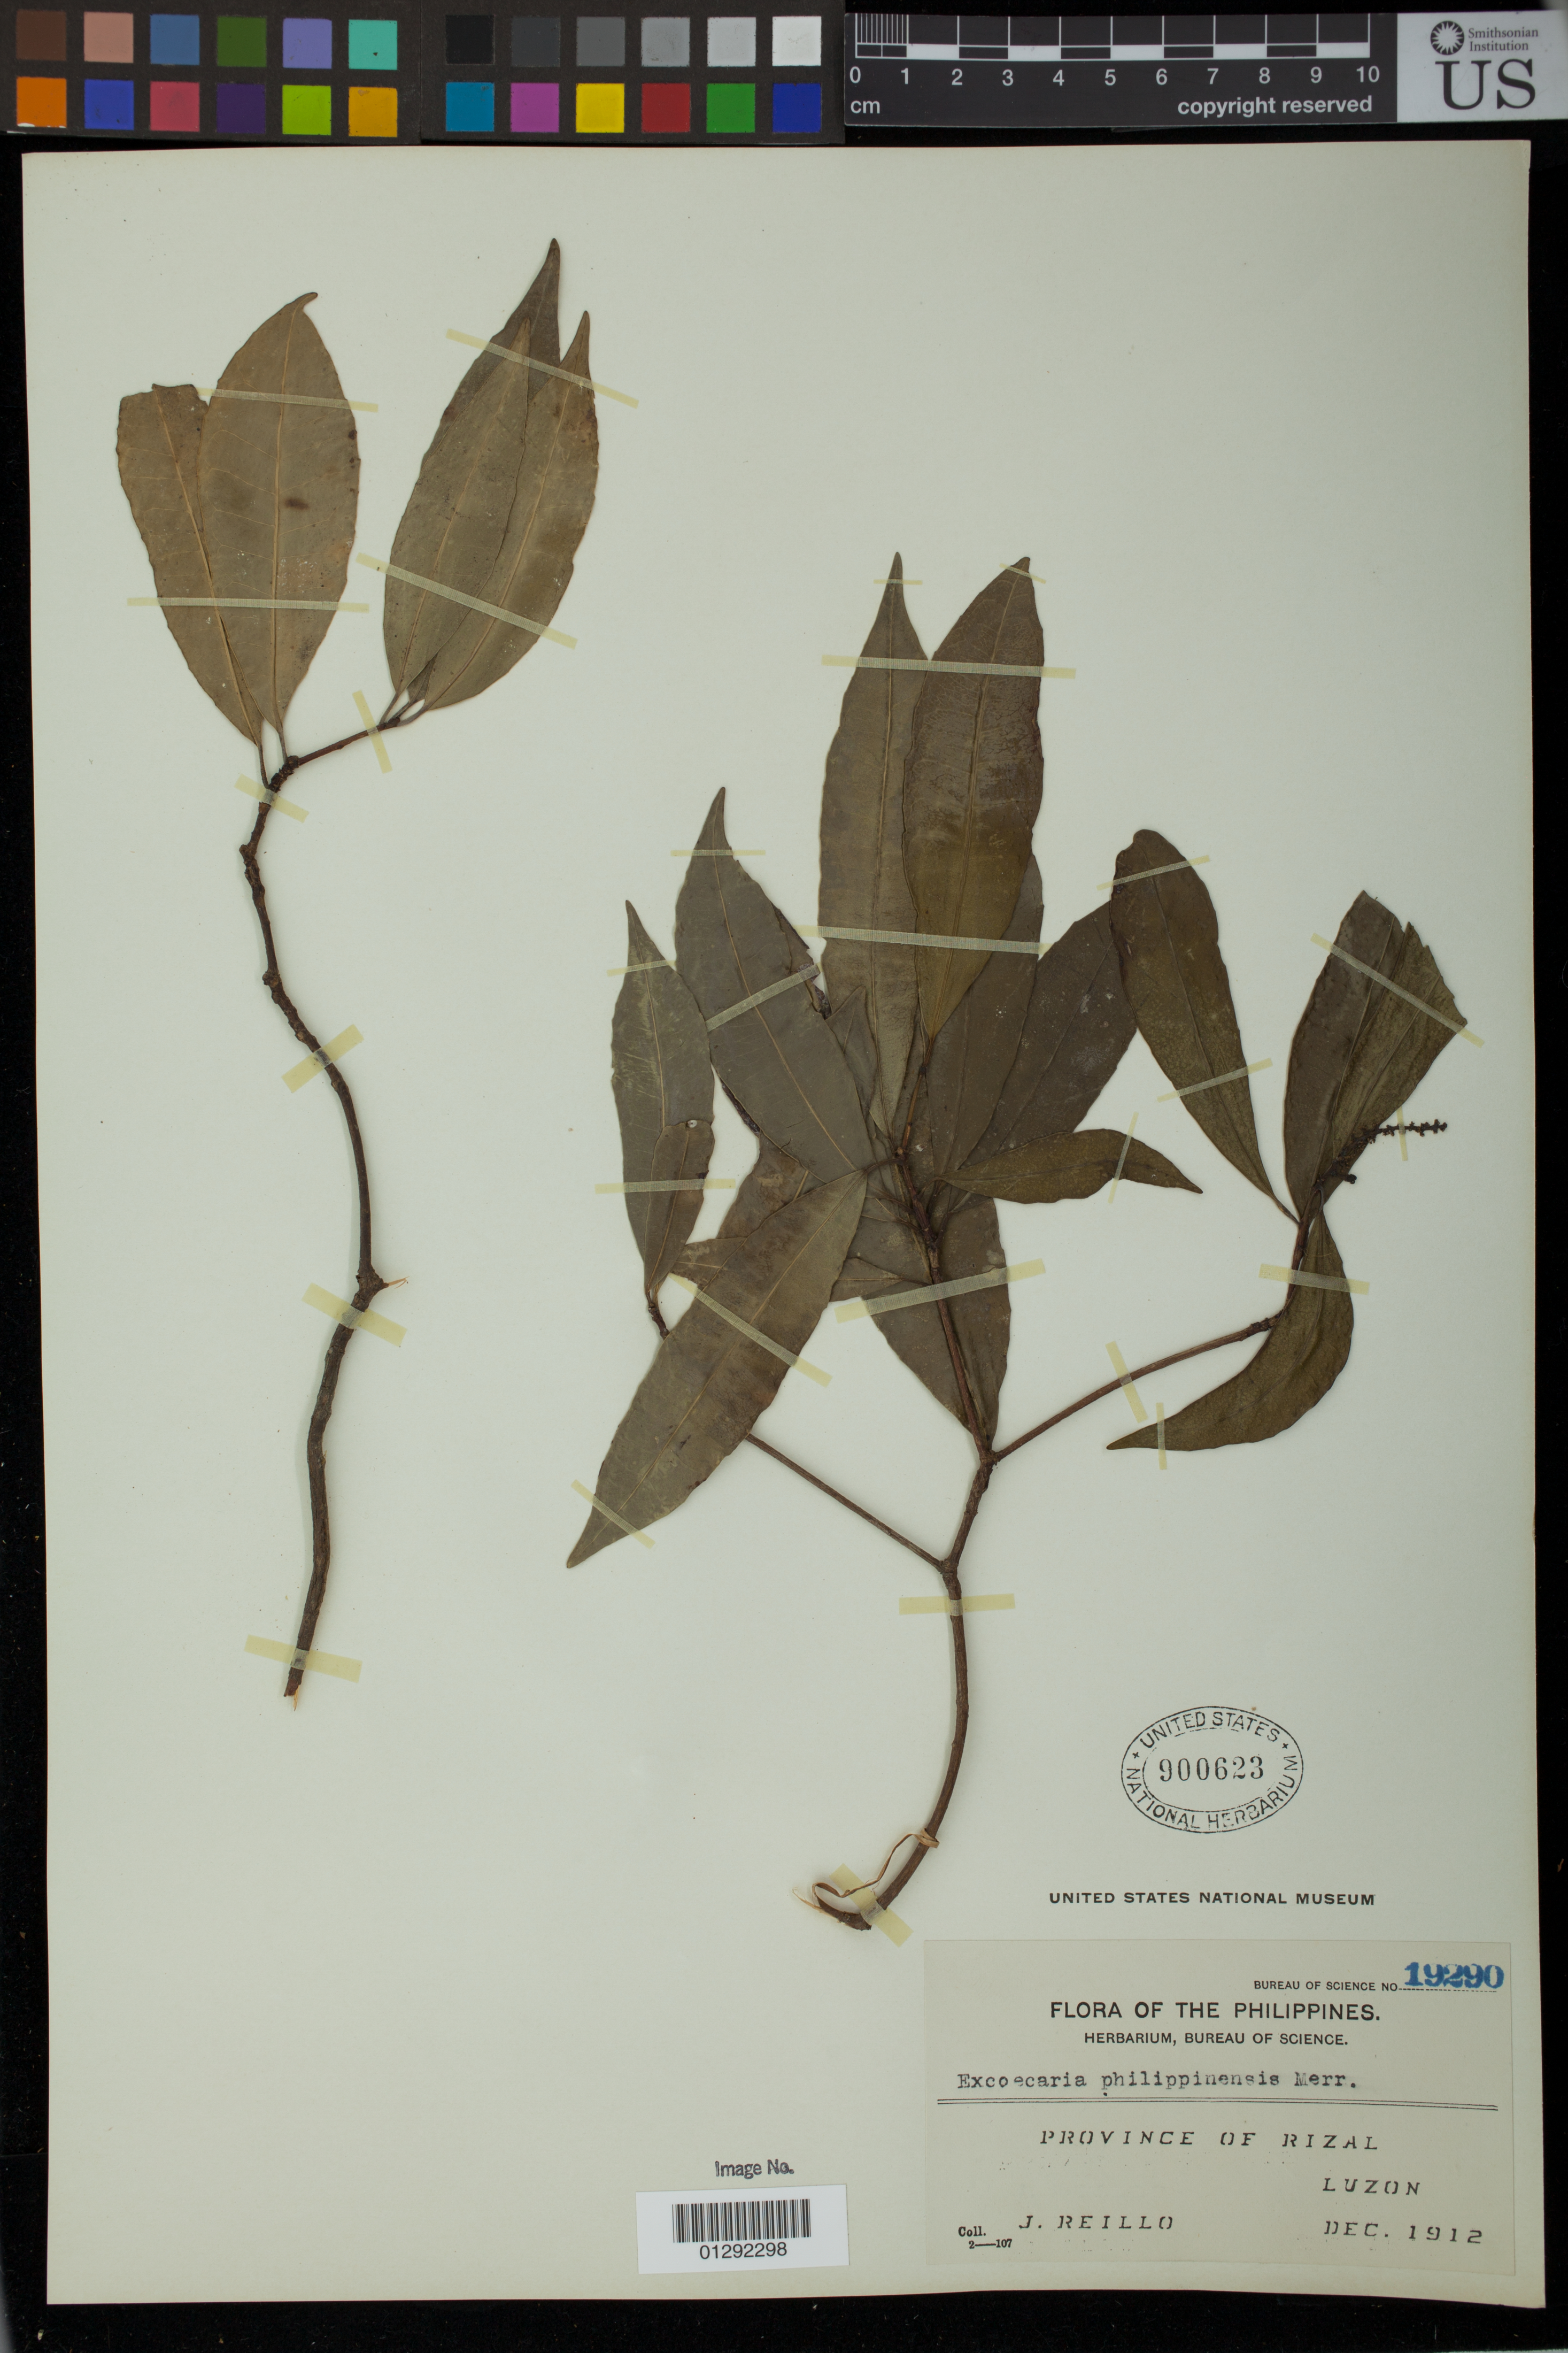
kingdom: Plantae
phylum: Tracheophyta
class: Magnoliopsida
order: Malpighiales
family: Euphorbiaceae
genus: Excoecaria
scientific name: Excoecaria philippinensis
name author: Merr.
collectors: J. Reillo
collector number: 19290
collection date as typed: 1912-12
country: Philippines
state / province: Calabarzon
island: Luzon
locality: Province of Rizal, Luzon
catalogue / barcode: US 900623